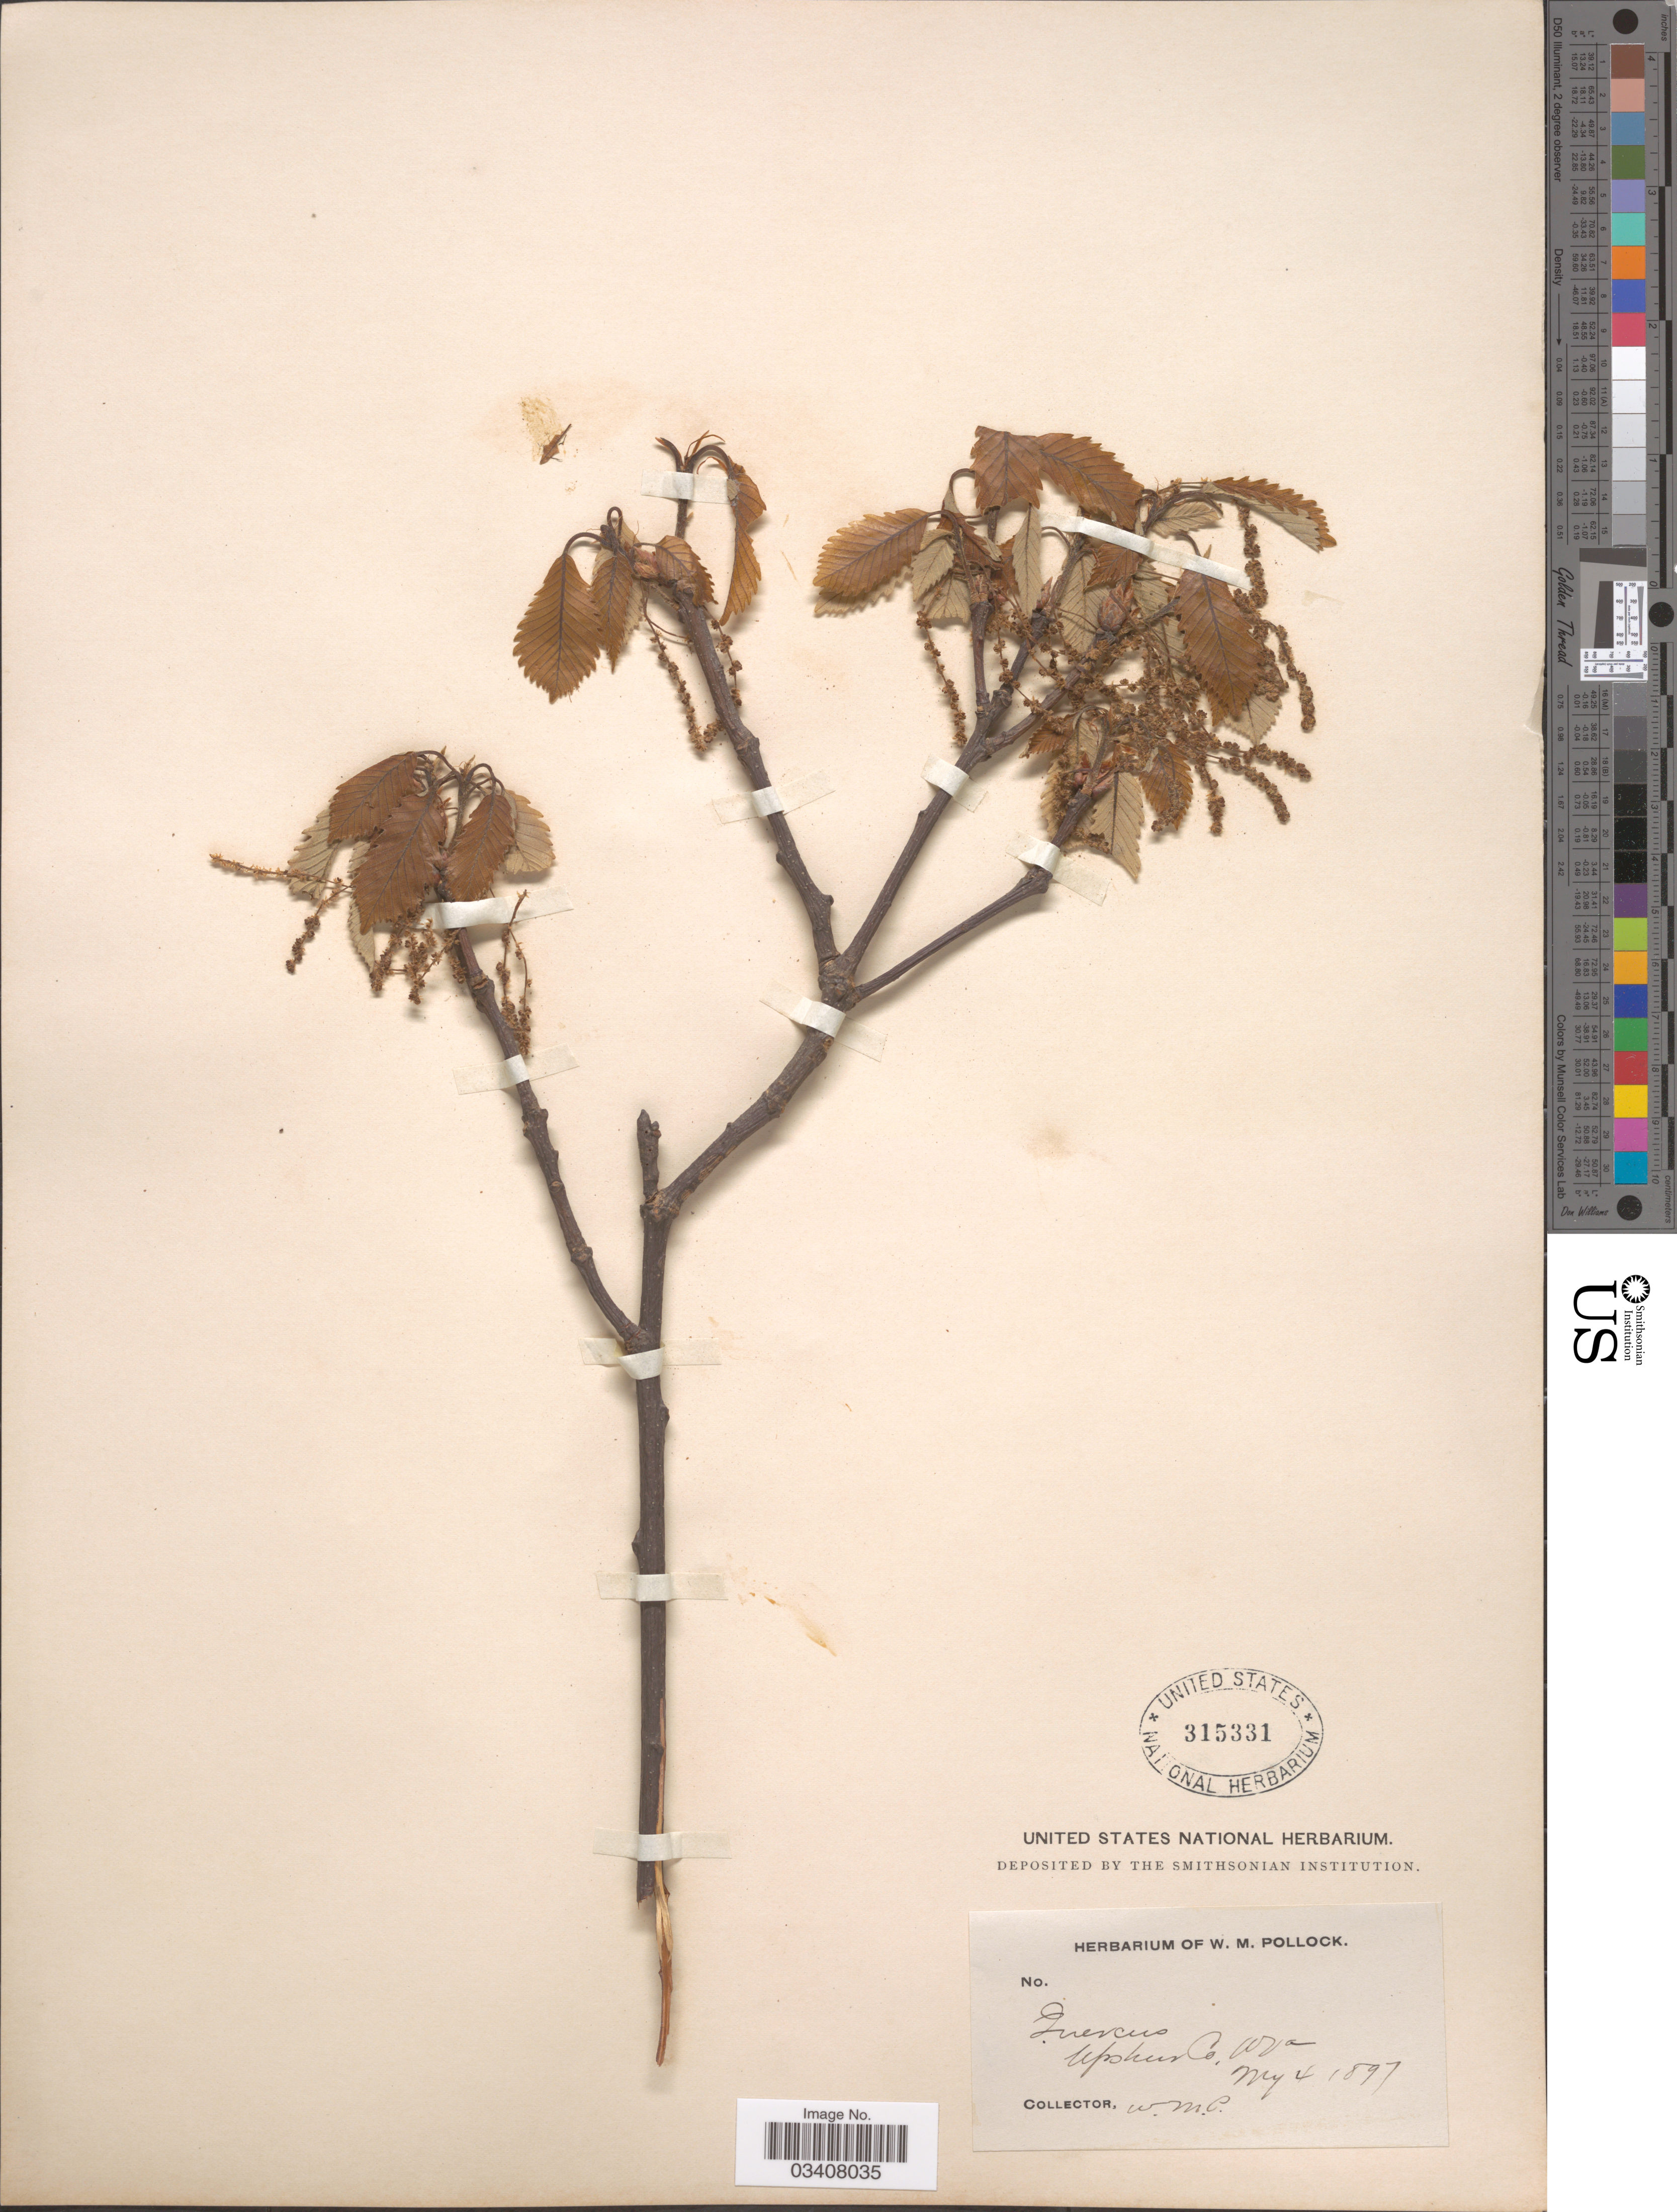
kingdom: Plantae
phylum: Tracheophyta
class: Magnoliopsida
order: Fagales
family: Fagaceae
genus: Quercus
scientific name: Quercus prinoides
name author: Willd.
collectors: W. M. Pollock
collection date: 1897-05-04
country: United States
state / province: West Virginia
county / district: Upshur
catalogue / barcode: US 315331